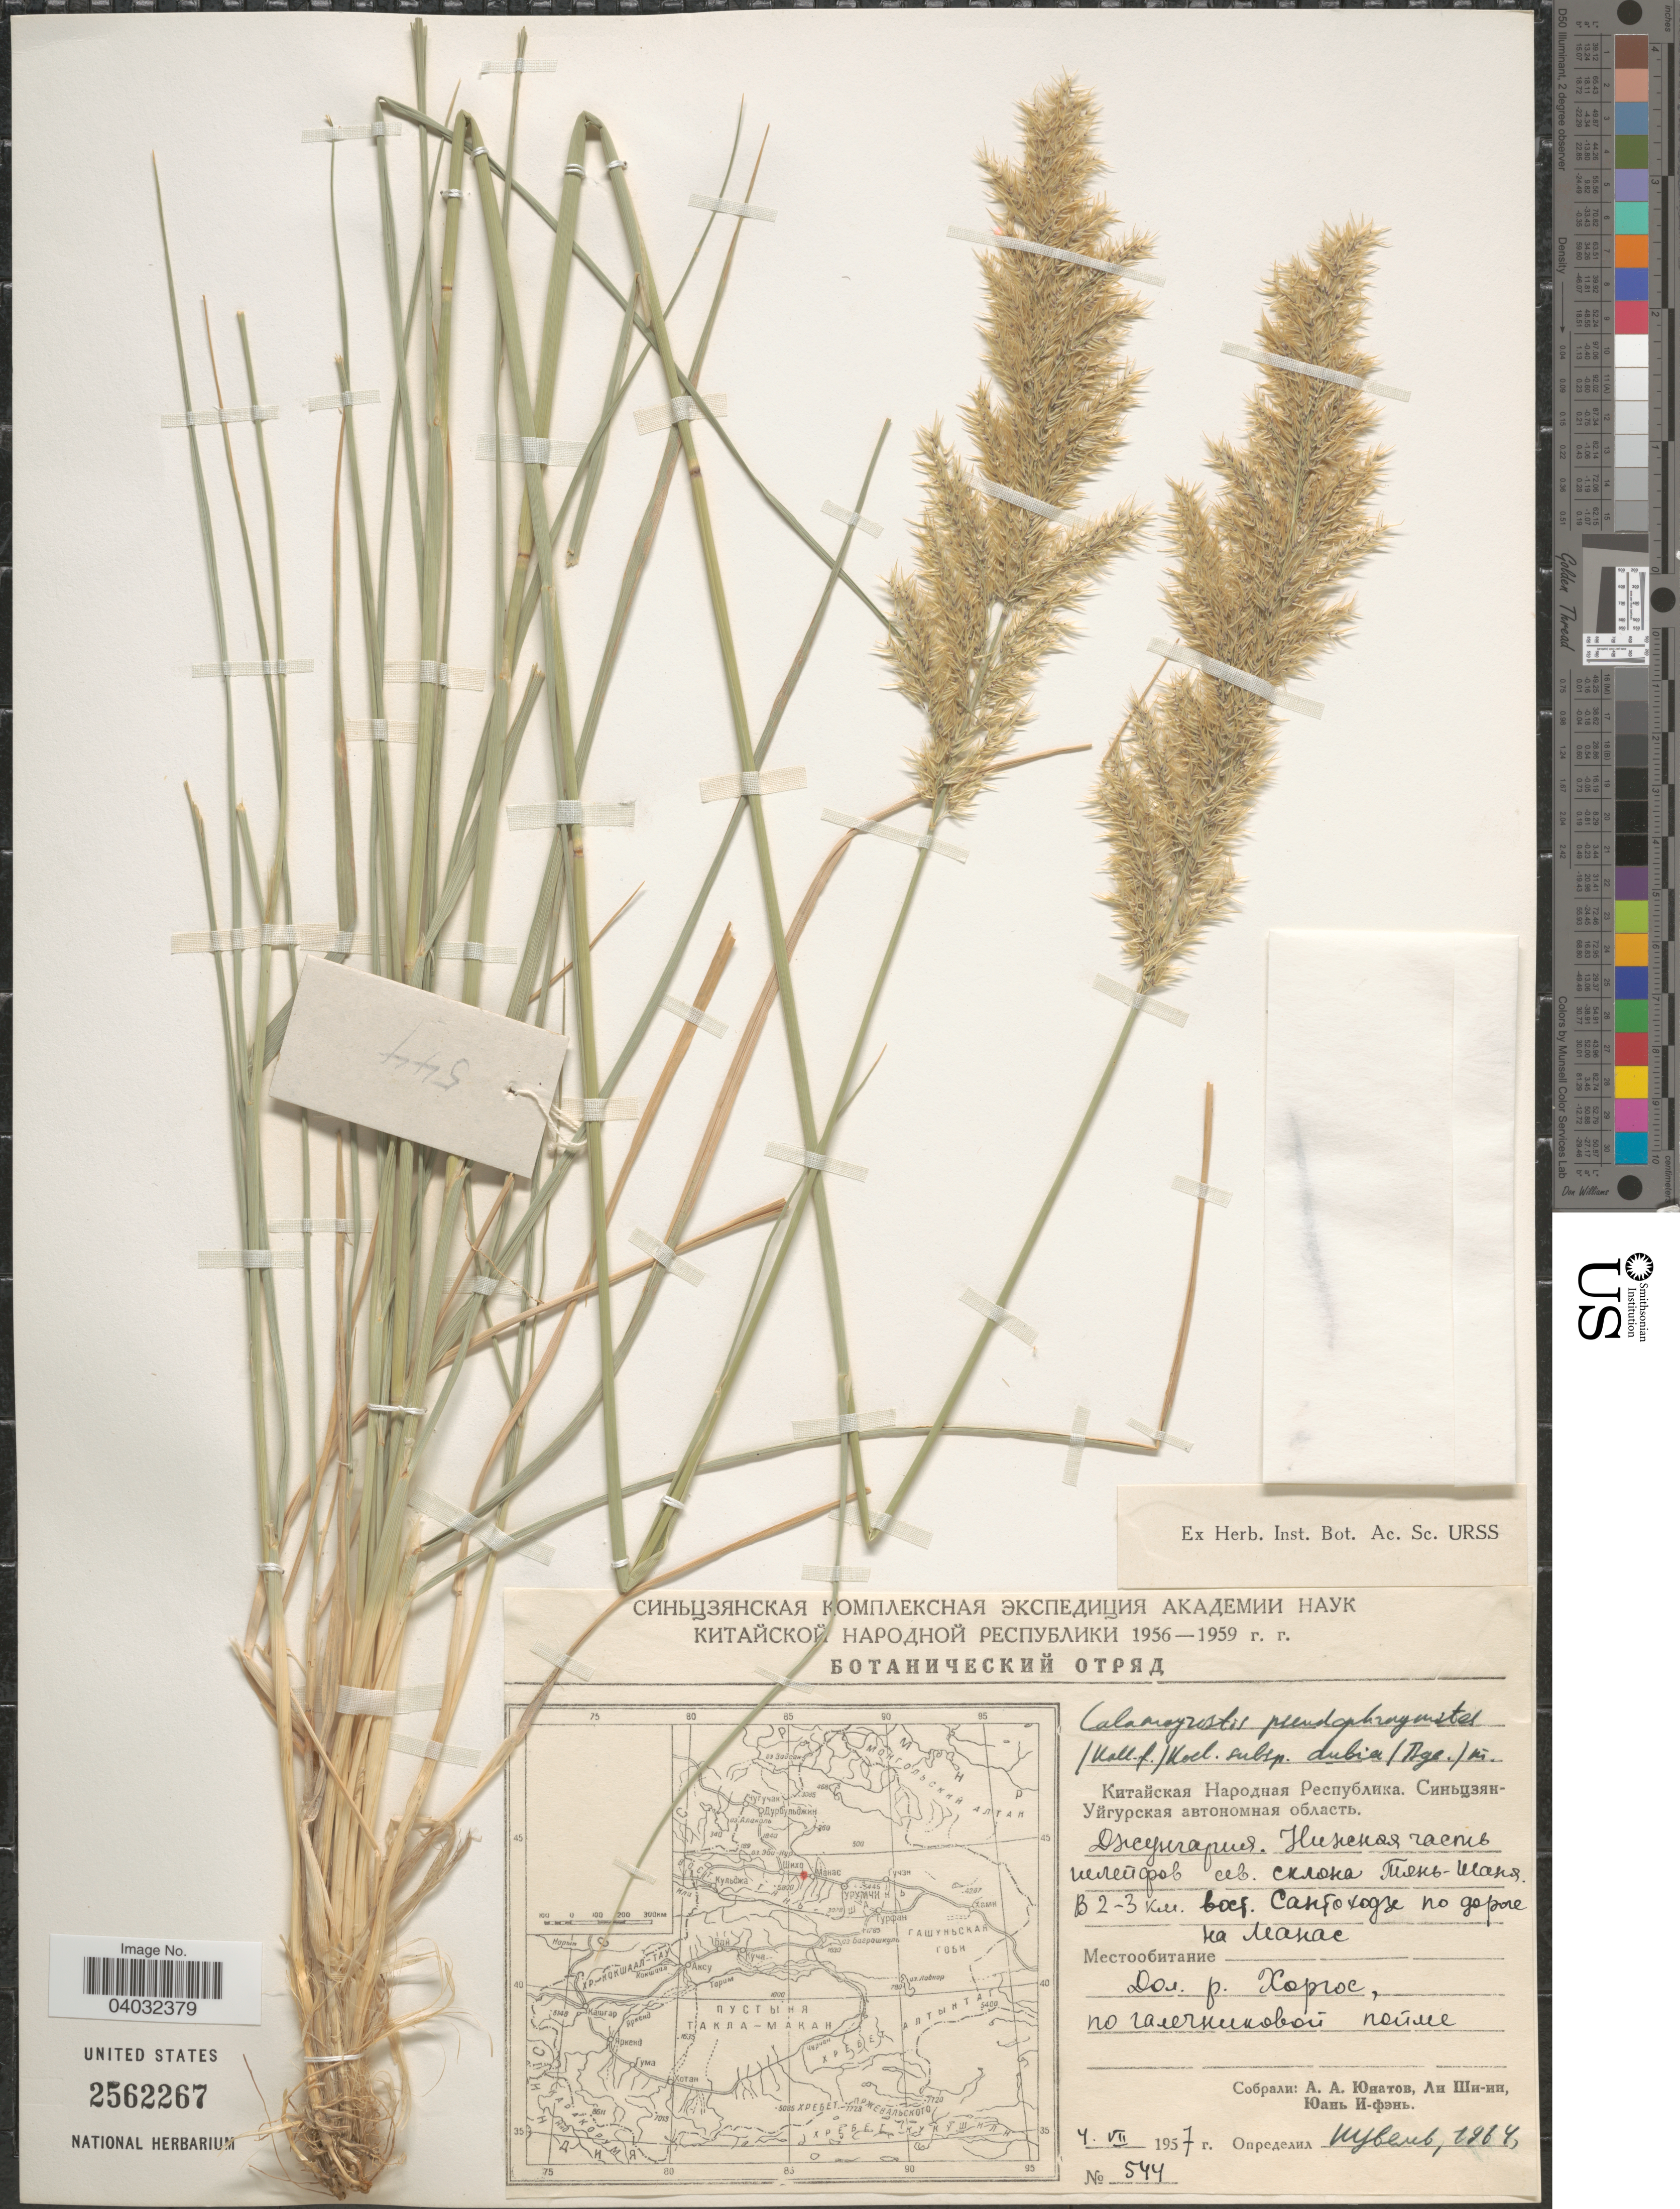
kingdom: Plantae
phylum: Tracheophyta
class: Liliopsida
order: Poales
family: Poaceae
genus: Calamagrostis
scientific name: Calamagrostis pseudophragmites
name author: (Haller f.) Koeler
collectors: A. Unatov, S. Lee & Yuan I-fen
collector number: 544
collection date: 1957-07-04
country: China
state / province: Xinjiang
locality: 2-3 km E of Santokhodze on the road to Manas, valley of river Khorgos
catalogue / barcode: US 2562267